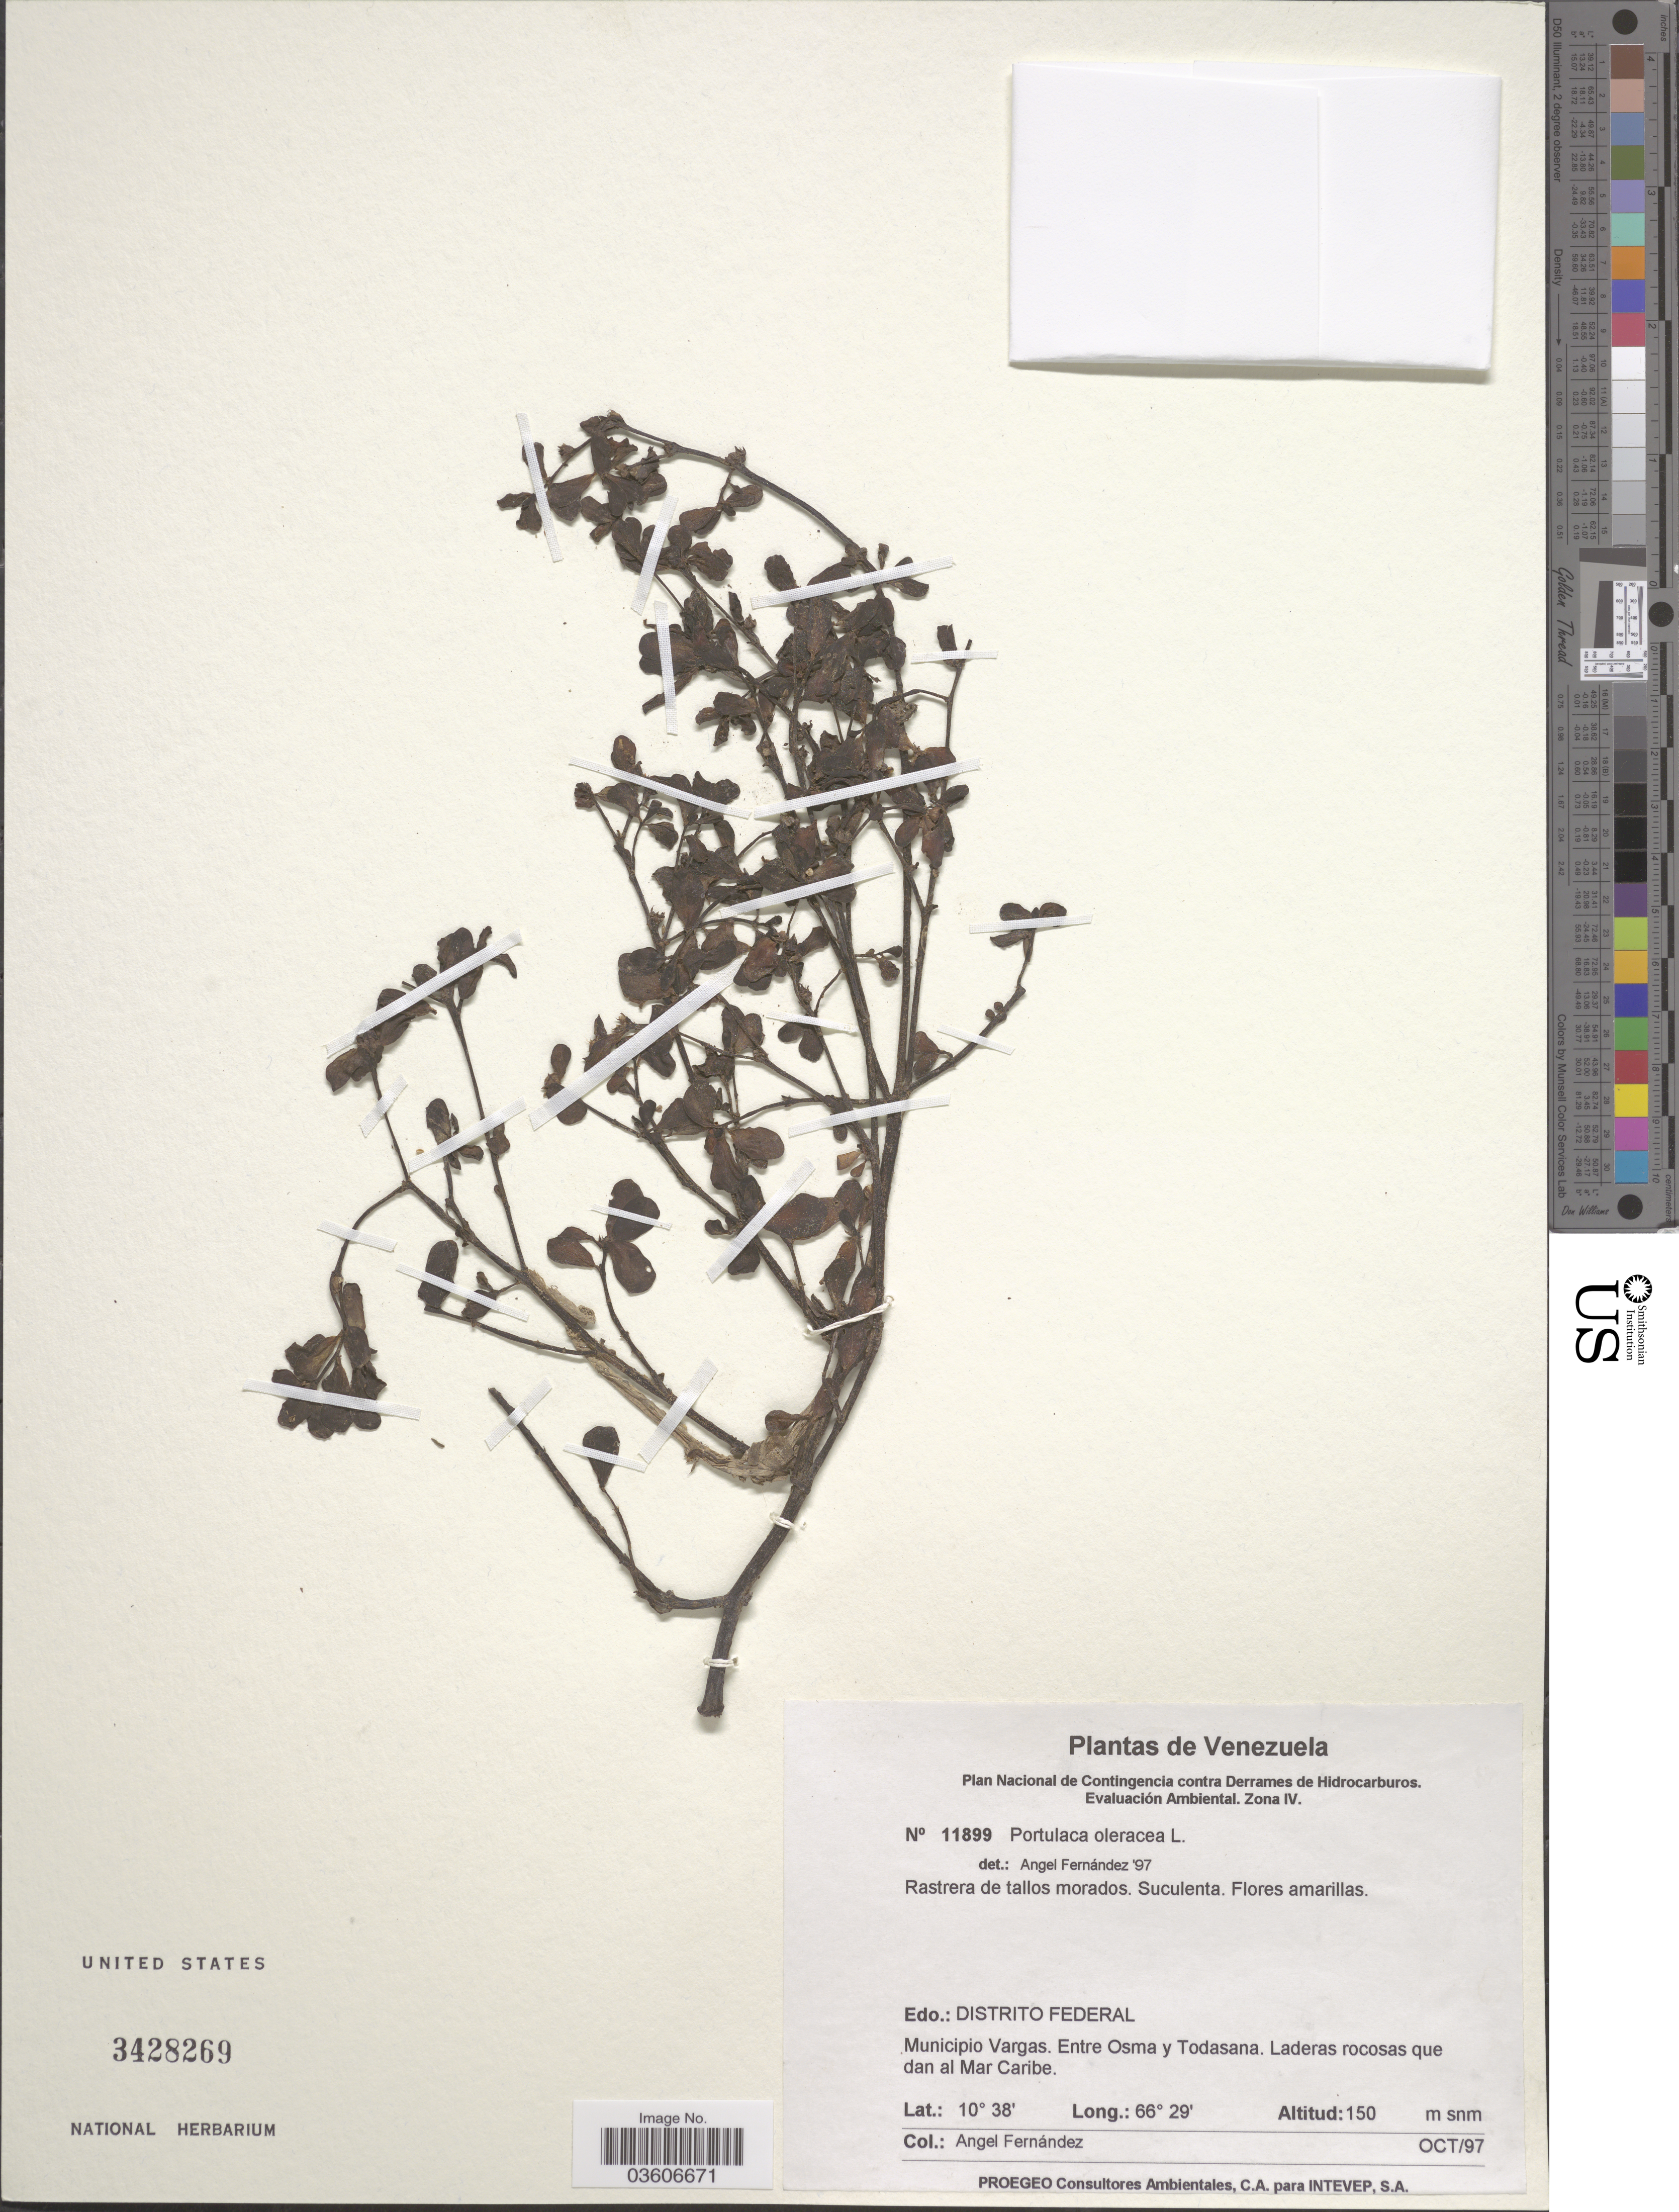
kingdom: Plantae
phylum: Tracheophyta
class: Magnoliopsida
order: Caryophyllales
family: Portulacaceae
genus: Portulaca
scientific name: Portulaca oleracea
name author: L.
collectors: Á. Fernández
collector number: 11899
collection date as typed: Transcribed d/m/y: /10/97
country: Venezuela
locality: Edo.: Distrito Federal. Municipio Vargas. Entre Osma y Todasana. Laderas rocosas que dan al Mar Caribe.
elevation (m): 150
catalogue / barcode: US 3428269